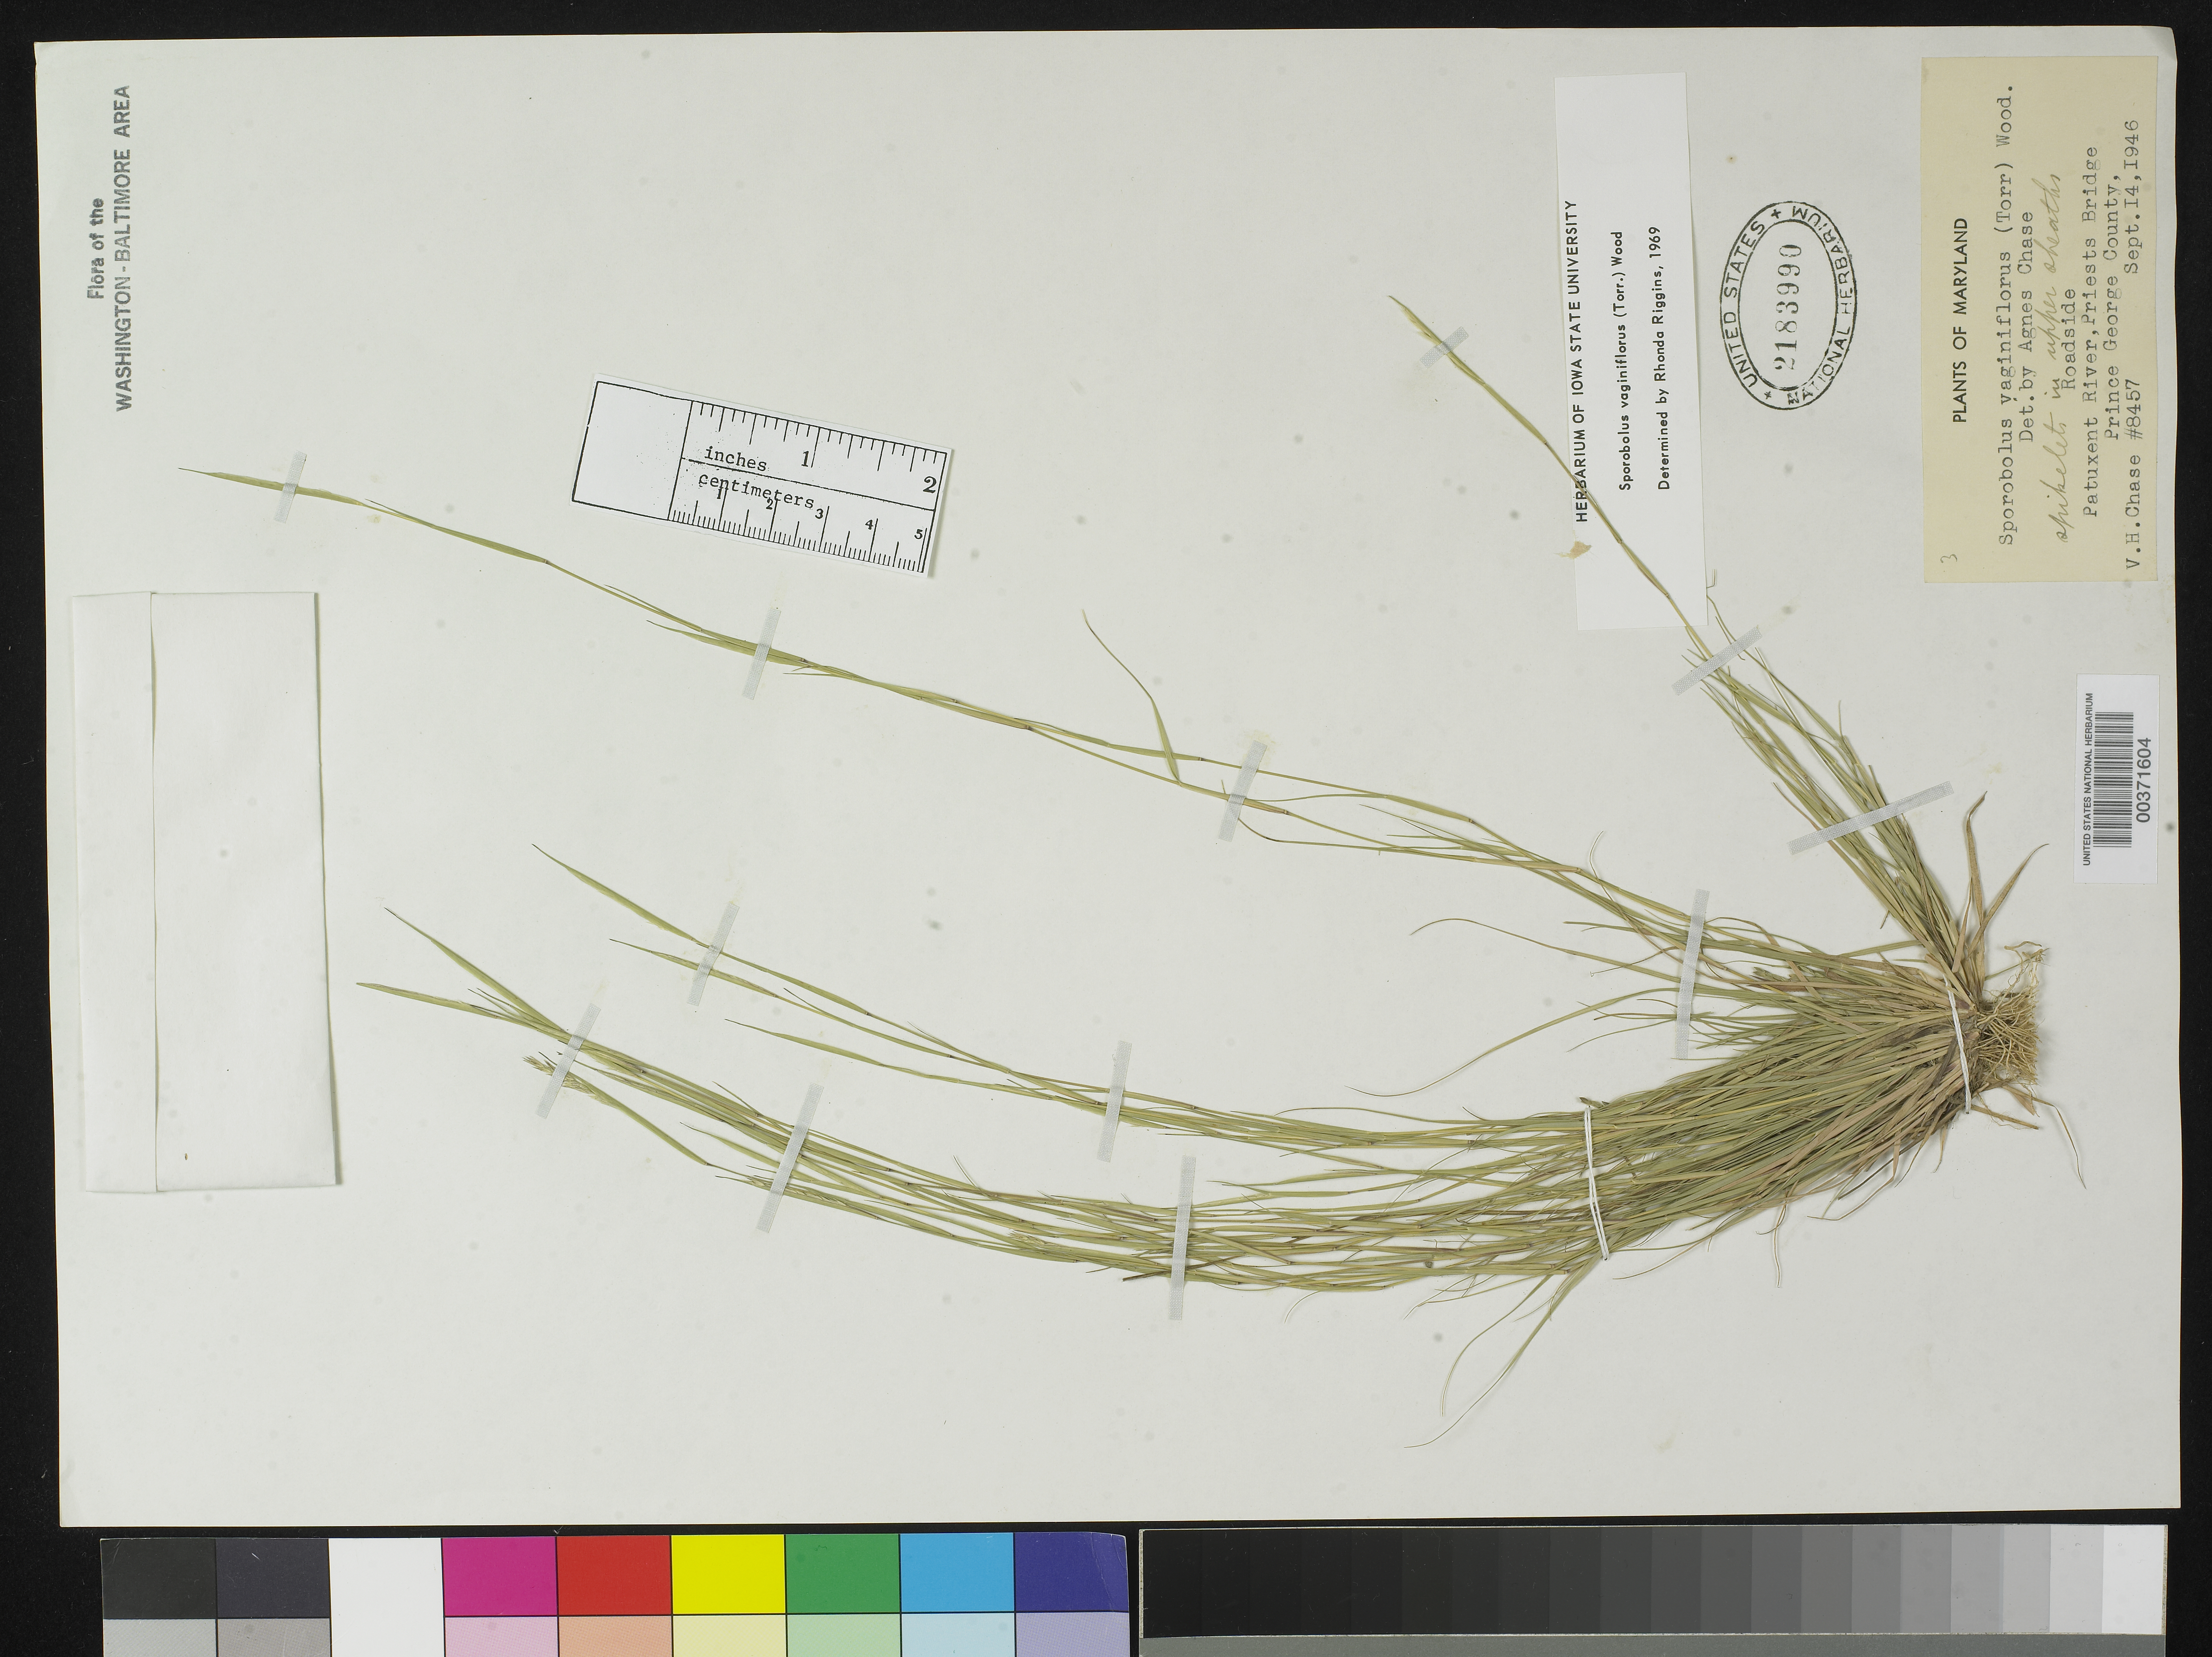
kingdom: Plantae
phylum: Tracheophyta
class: Liliopsida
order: Poales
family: Poaceae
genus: Sporobolus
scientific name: Sporobolus vaginiflorus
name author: (Torr. ex A. Gray) Alph. Wood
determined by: Riggins, R. L.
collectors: V. H. Chase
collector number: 8457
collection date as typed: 14 Sep 1946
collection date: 1946-09-14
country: United States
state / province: Maryland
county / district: Prince George's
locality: Patuxent River, Priests Bridge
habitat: Roadside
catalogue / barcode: US 2183990